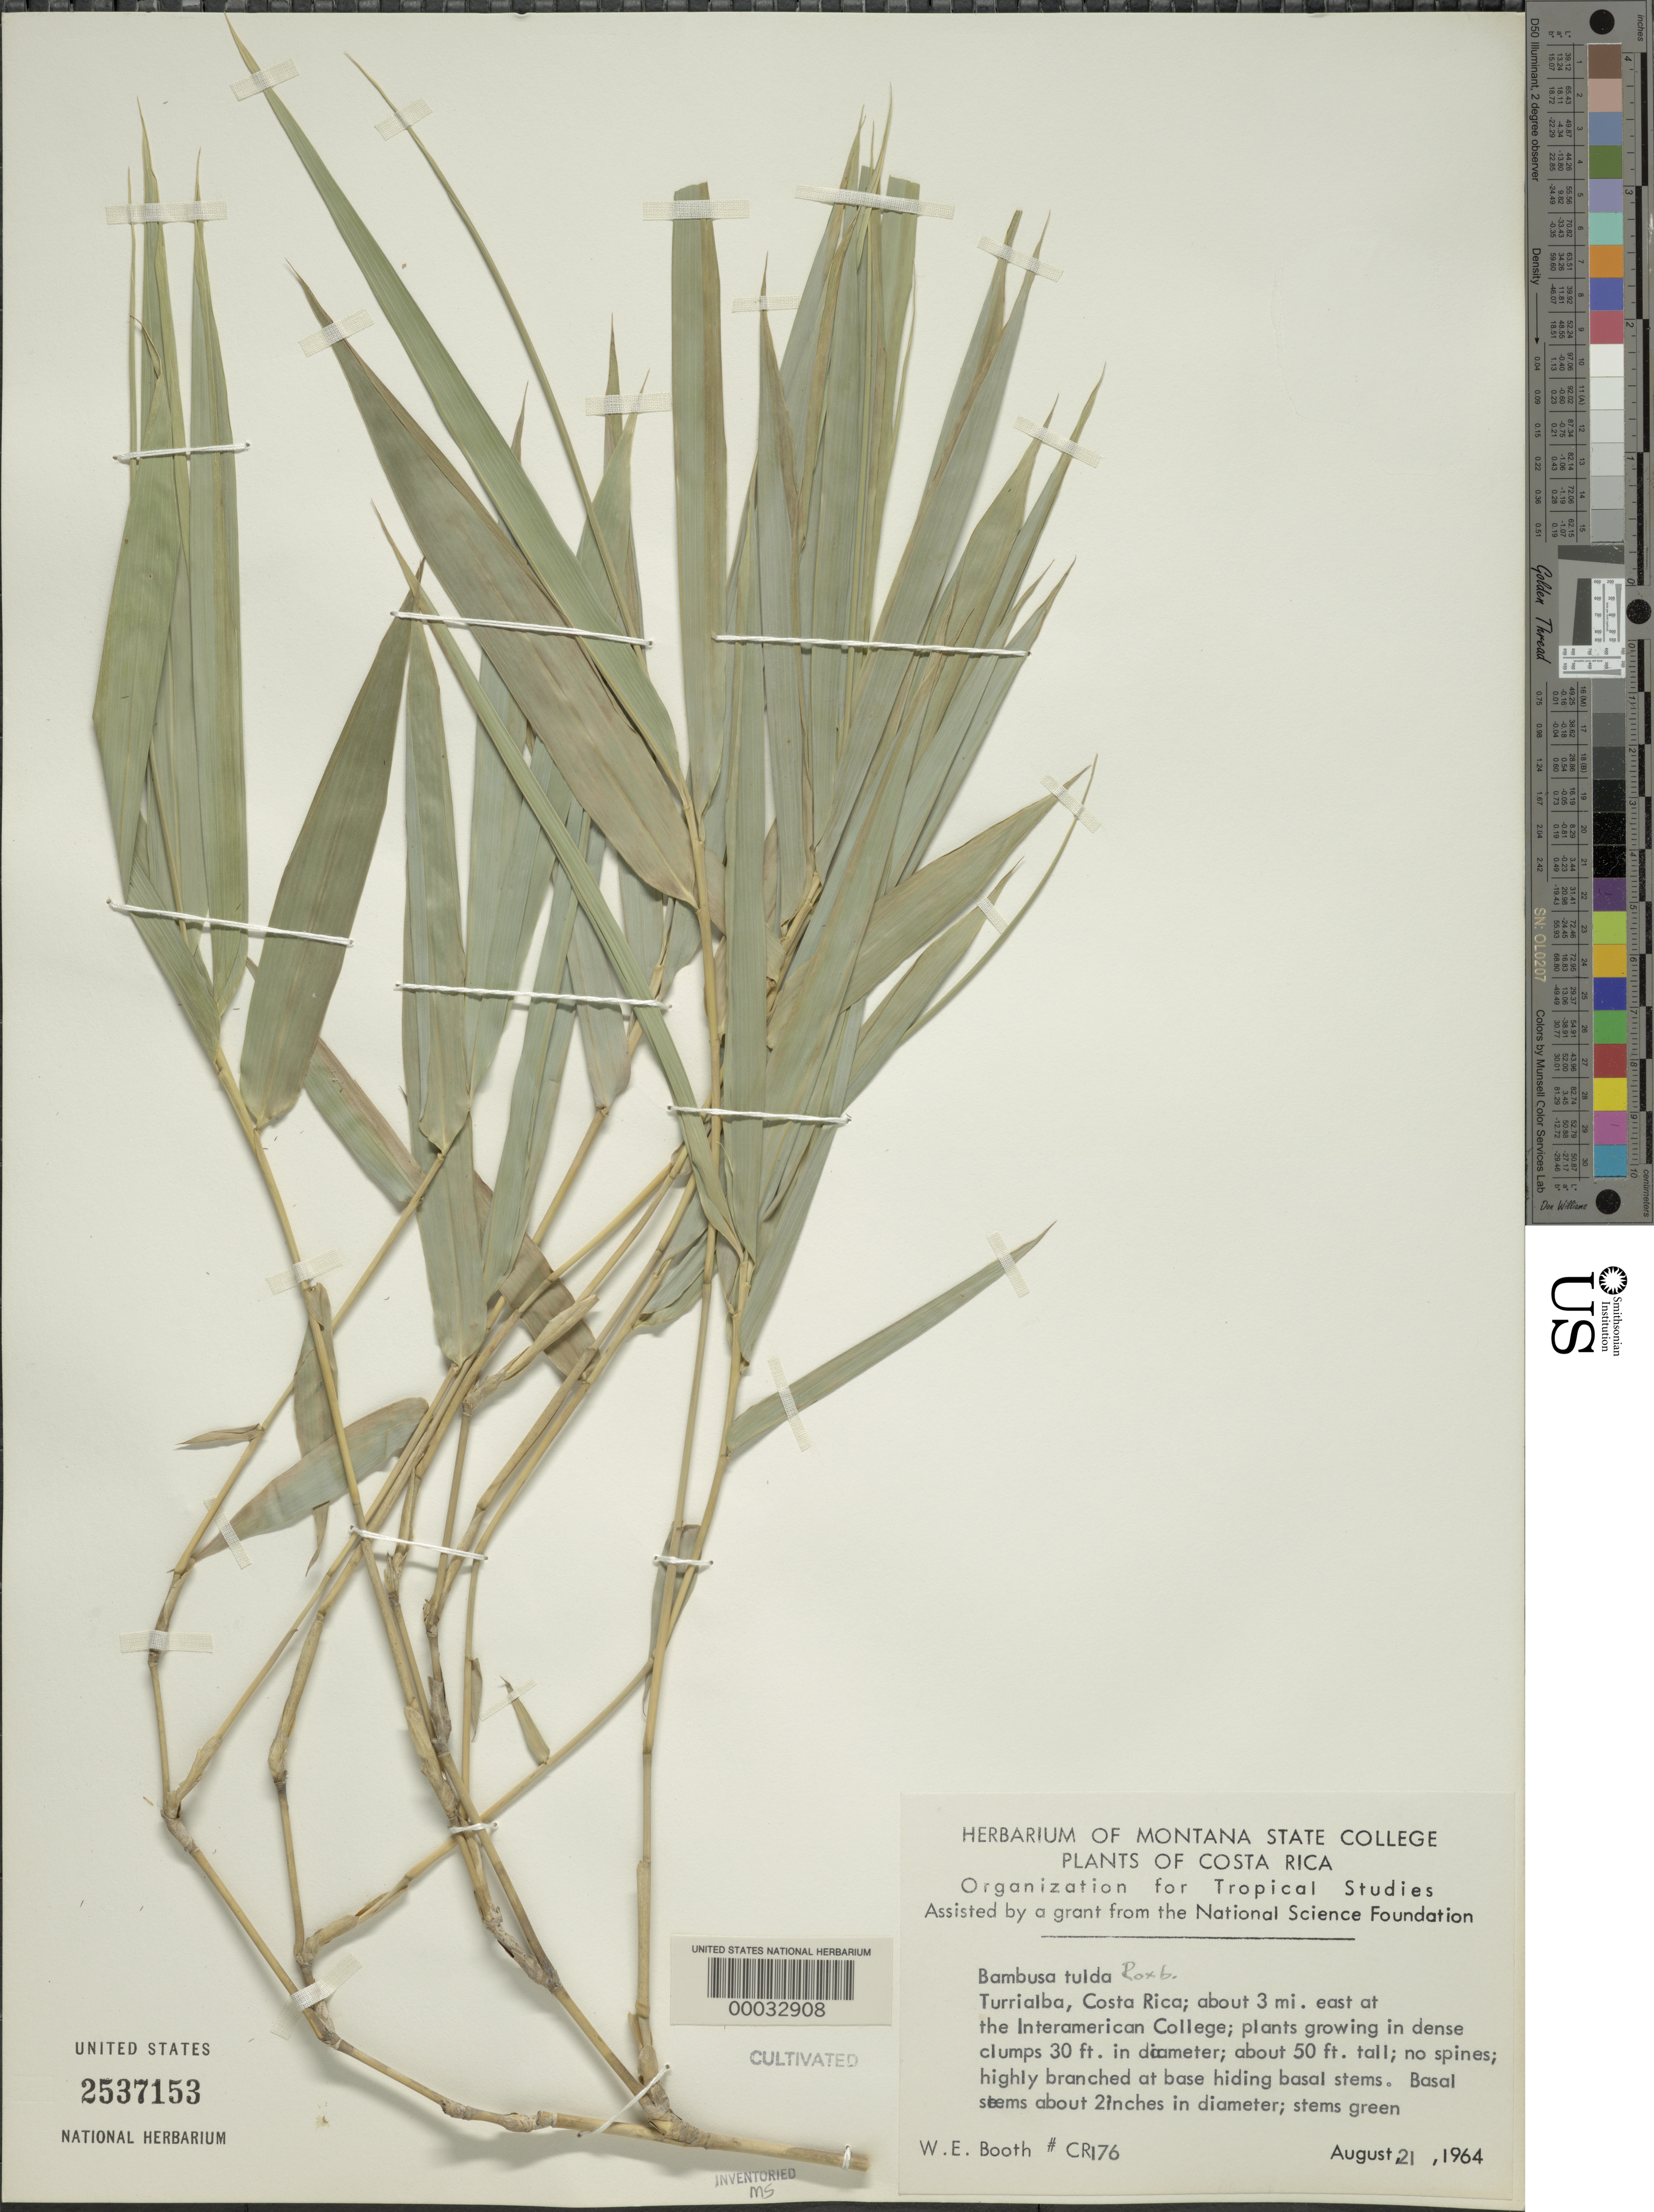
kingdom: Plantae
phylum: Tracheophyta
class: Liliopsida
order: Poales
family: Poaceae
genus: Bambusa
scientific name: Bambusa tulda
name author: Roxb.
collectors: W. Booth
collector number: Cr176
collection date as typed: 21 Aug 1964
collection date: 1964-08-21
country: Costa Rica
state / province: Cartago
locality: Turrialba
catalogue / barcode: US 2537153